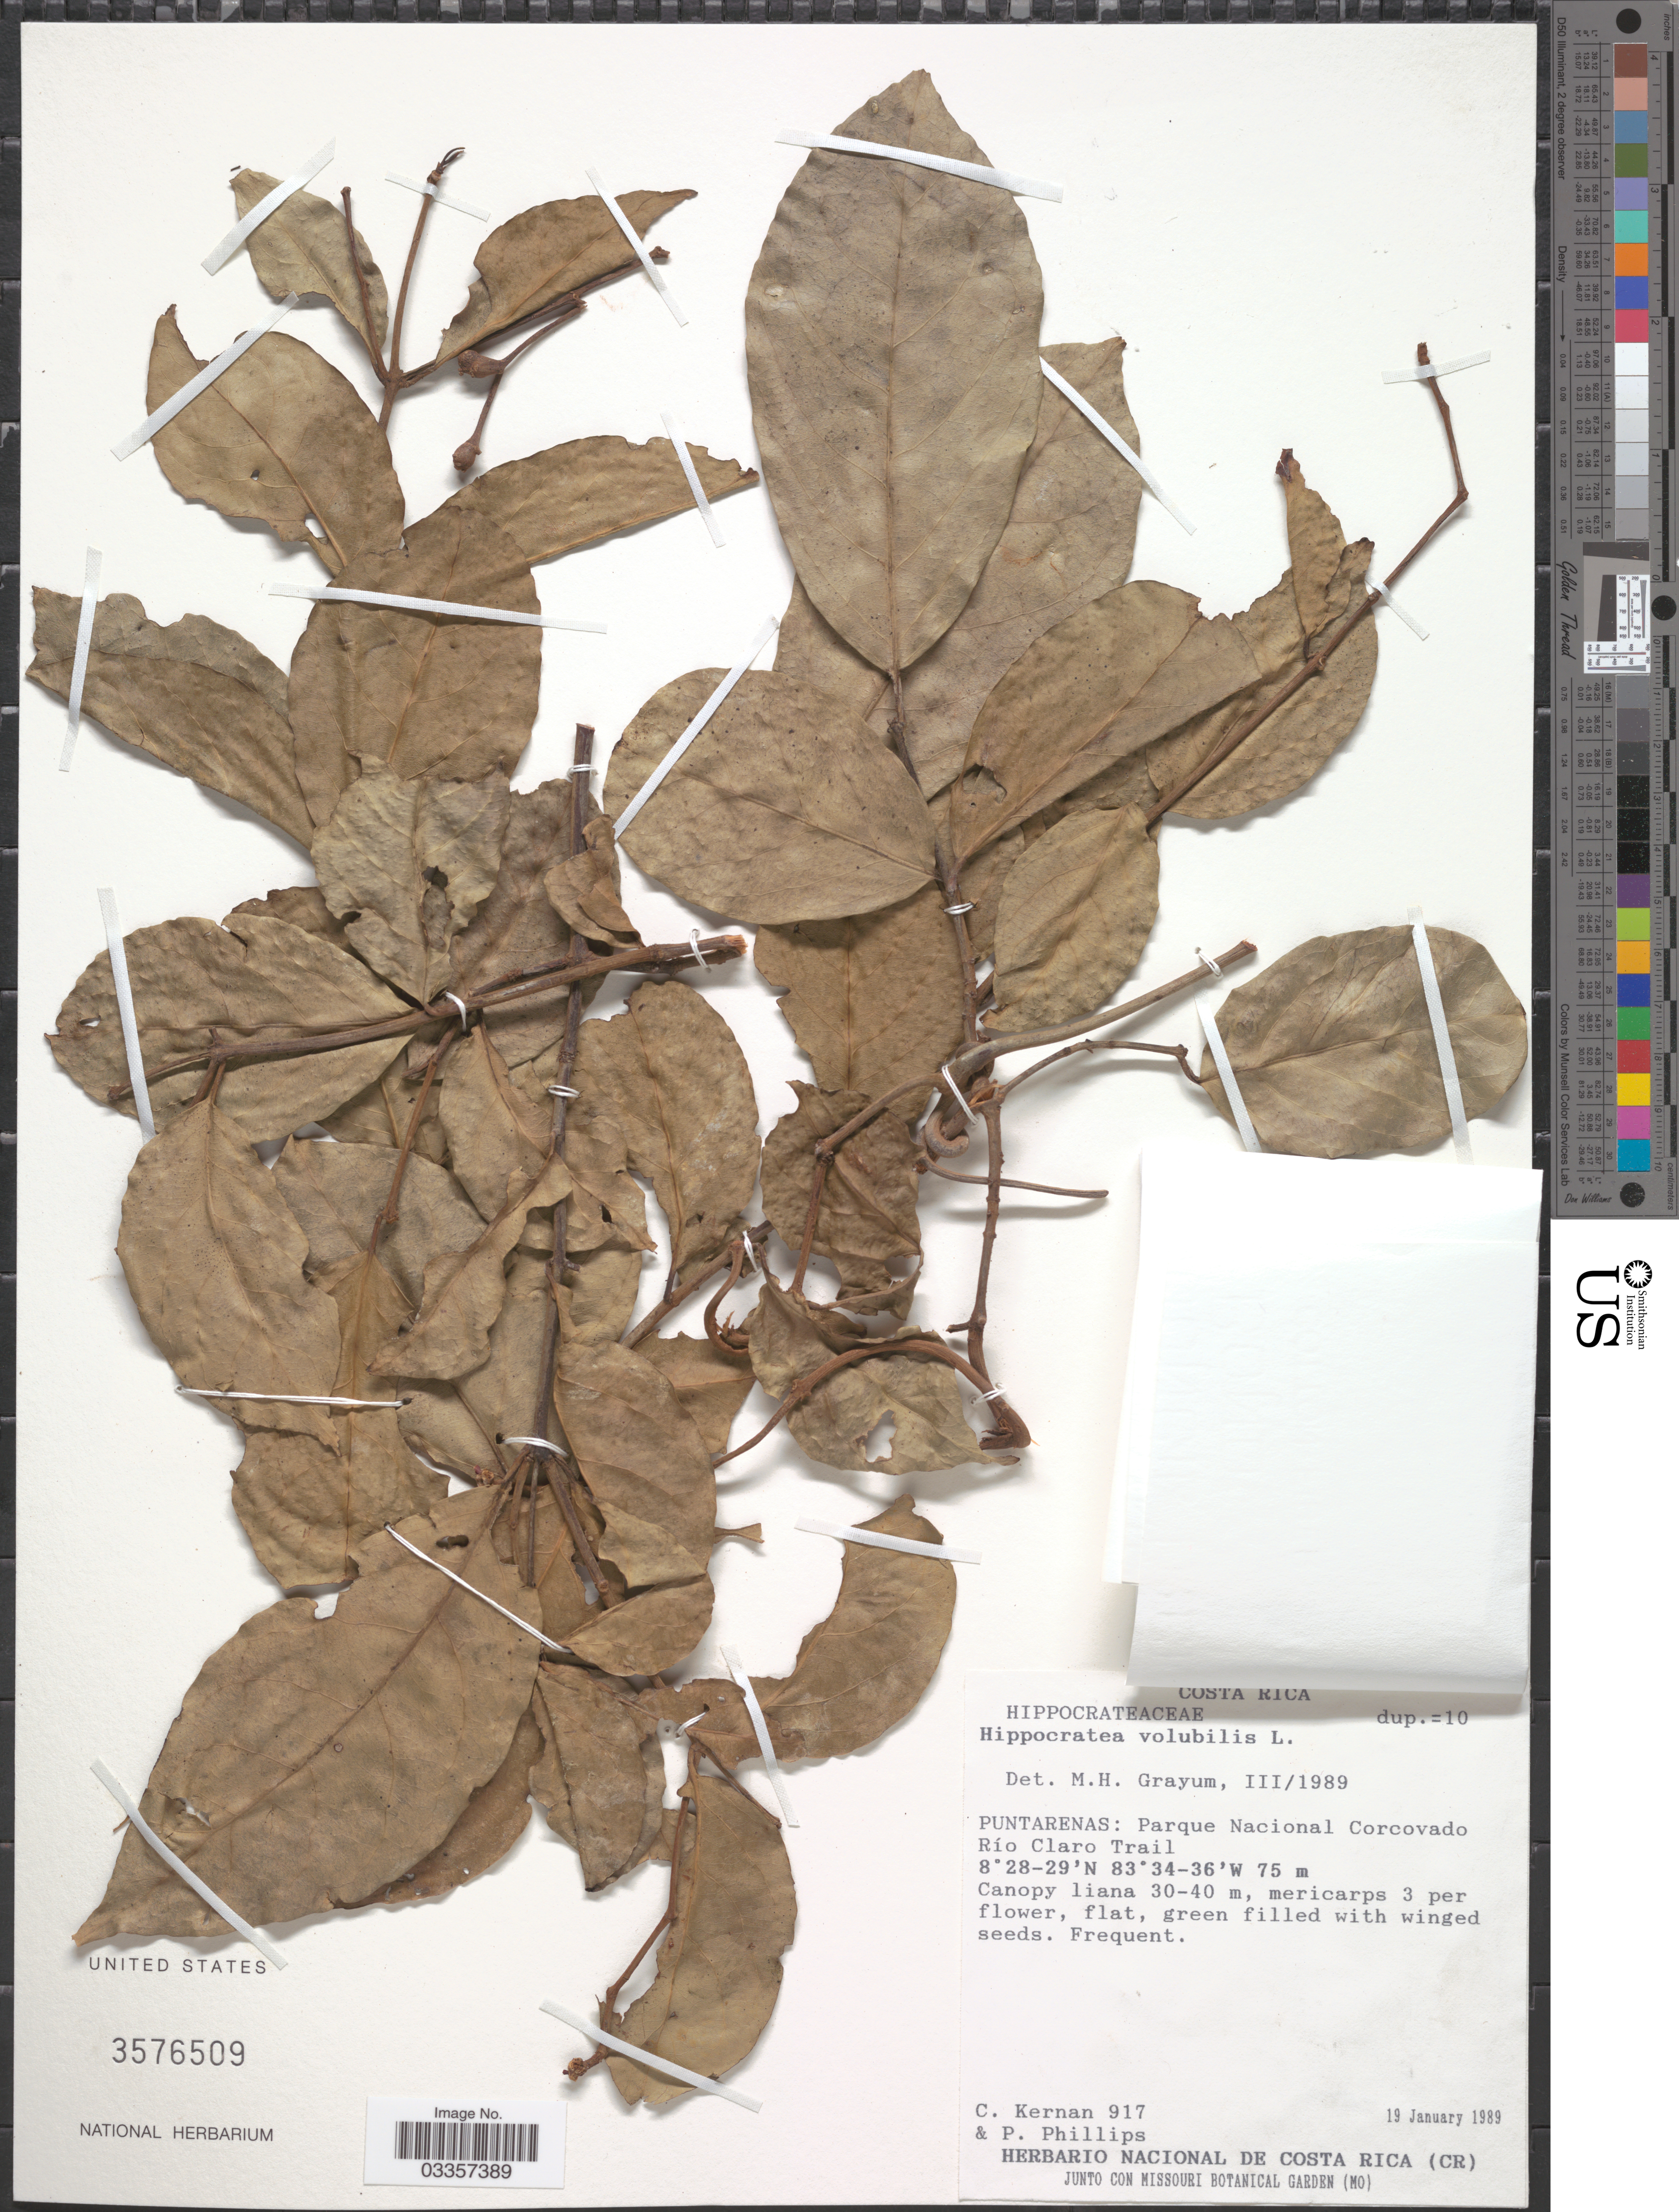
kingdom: Plantae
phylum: Tracheophyta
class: Magnoliopsida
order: Celastrales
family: Celastraceae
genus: Hippocratea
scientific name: Hippocratea volubilis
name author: L.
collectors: C. Kernan & P. Phillips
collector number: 917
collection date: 1989-01-19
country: Costa Rica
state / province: Puntarenas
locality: Parque Nacional Corcovado Río Claro Trail.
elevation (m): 75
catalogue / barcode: US 3576509